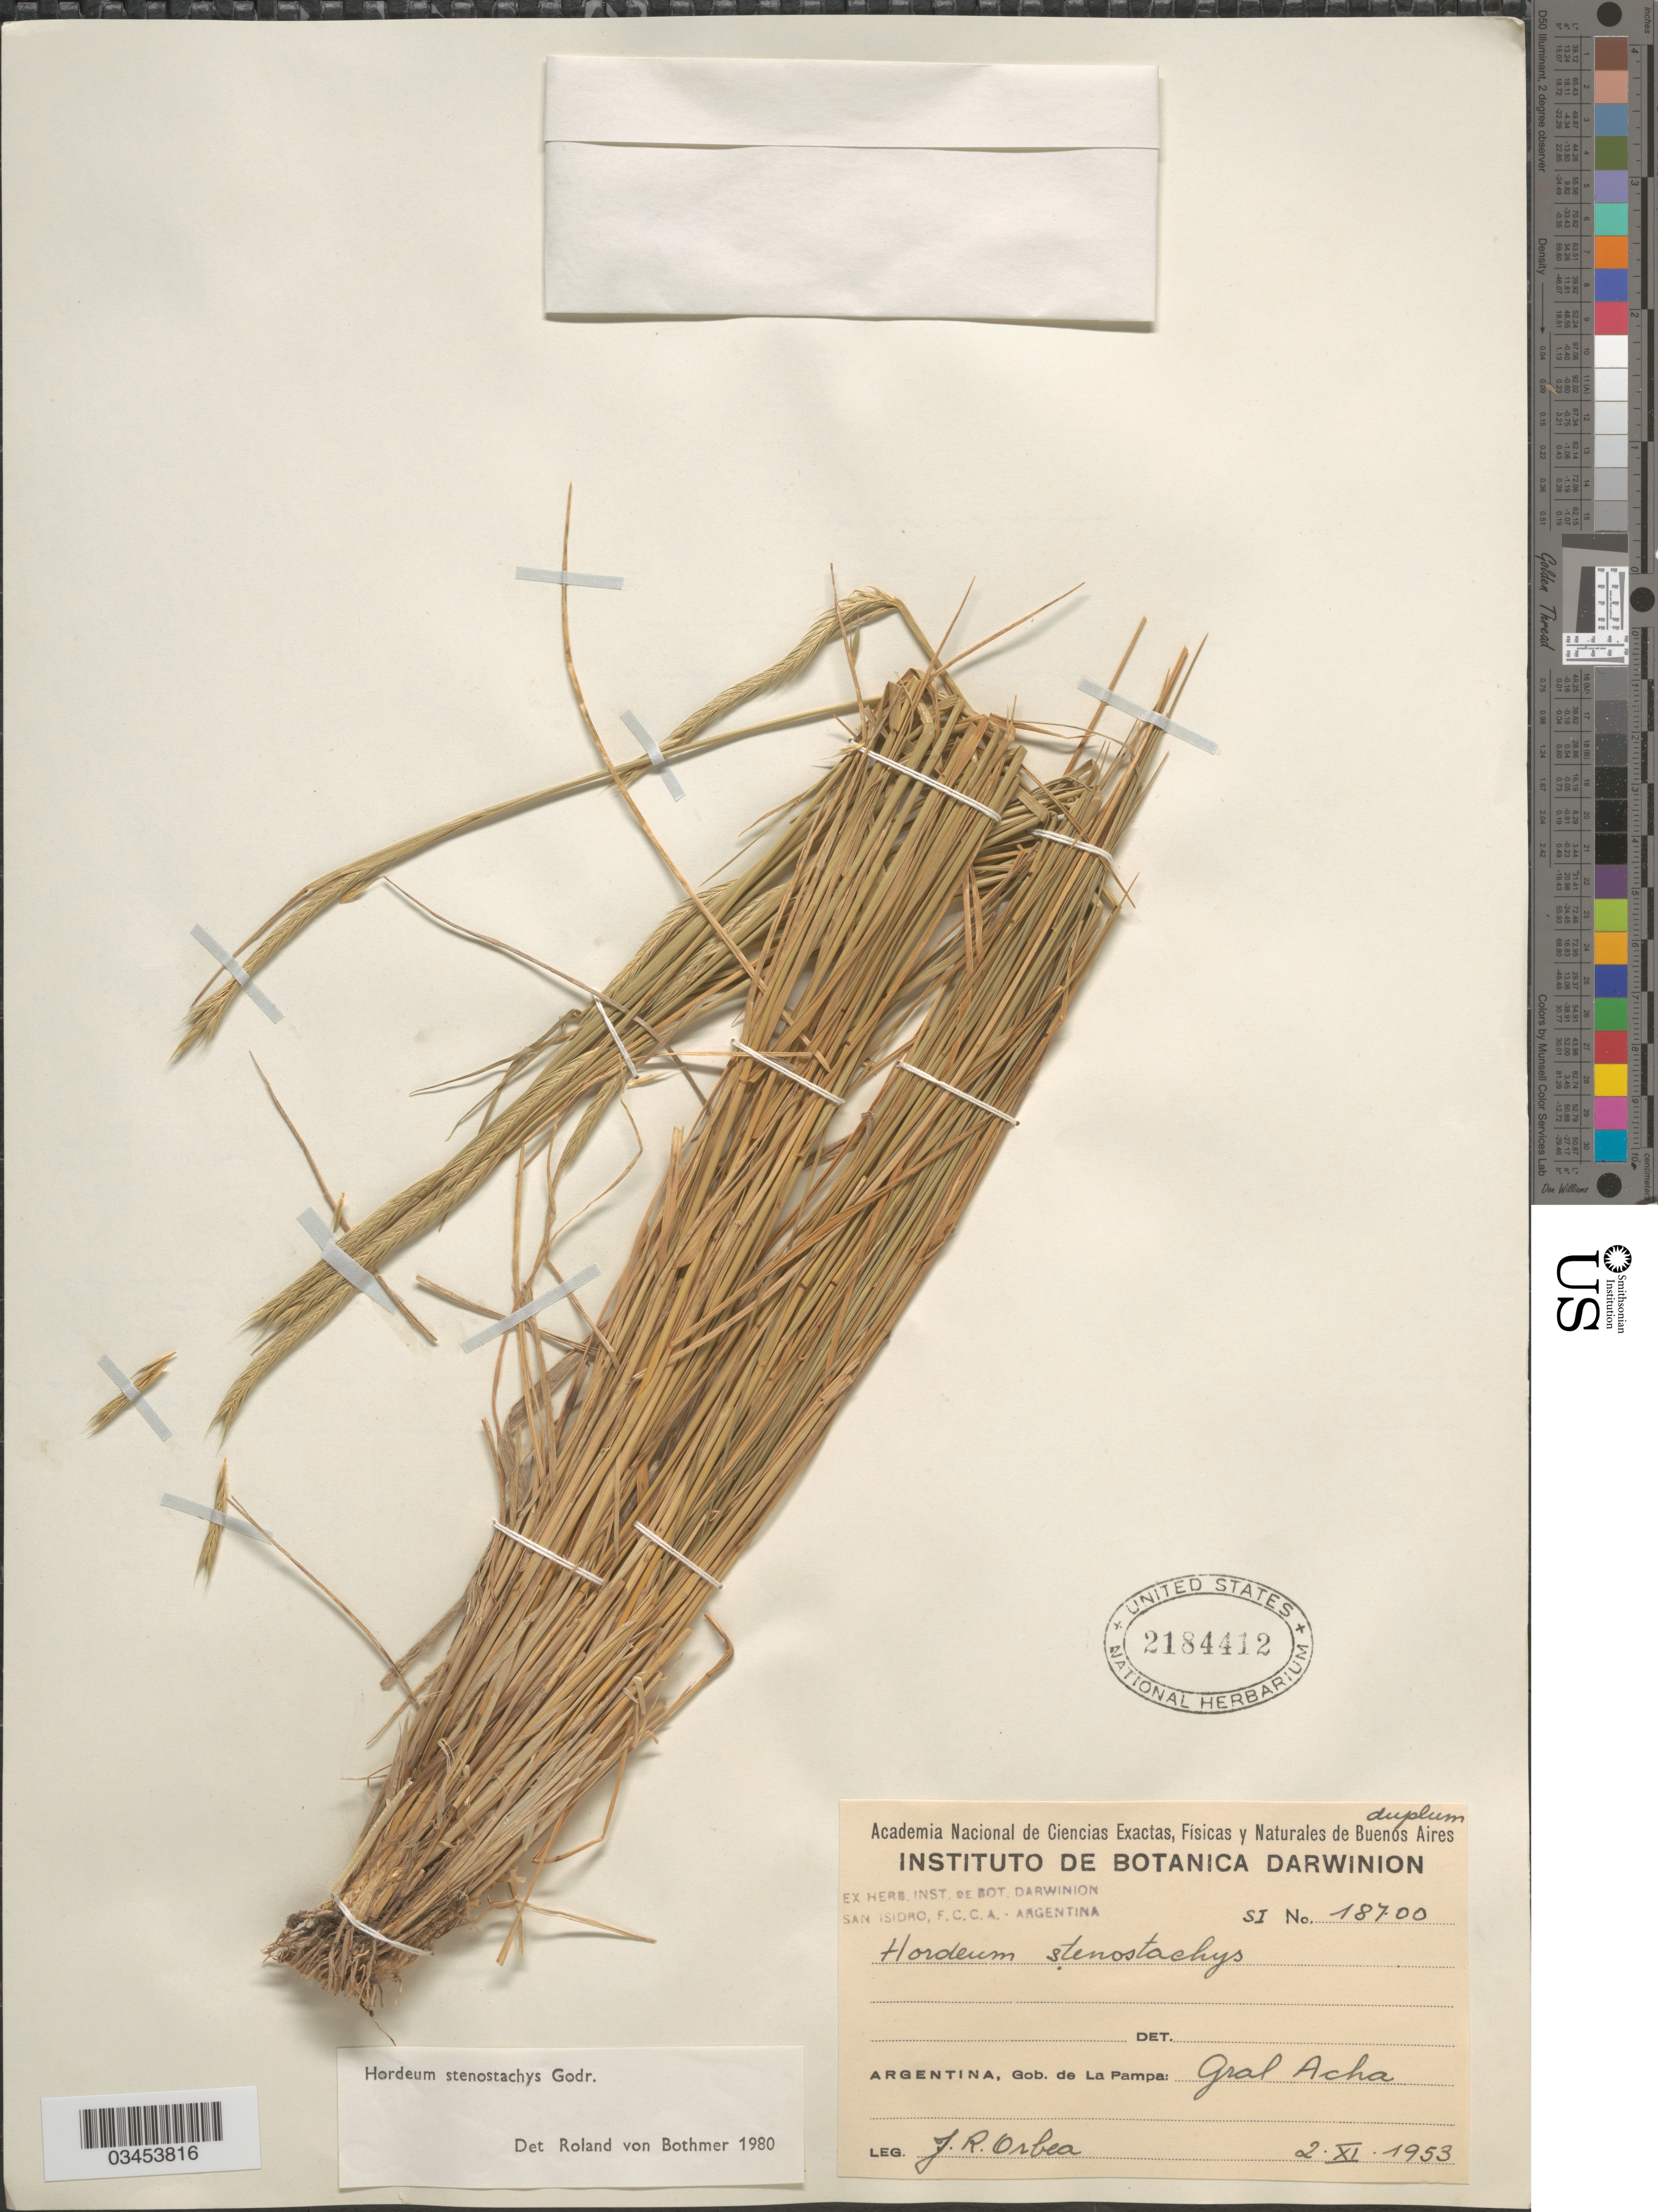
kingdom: Plantae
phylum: Tracheophyta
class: Liliopsida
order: Poales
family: Poaceae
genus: Hordeum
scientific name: Hordeum stenostachys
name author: Godr.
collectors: J. Orbea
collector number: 18700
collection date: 1953-11-02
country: Argentina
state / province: La Pampa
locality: Gob. de La Pampa: Gral Acha.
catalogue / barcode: US 2184412